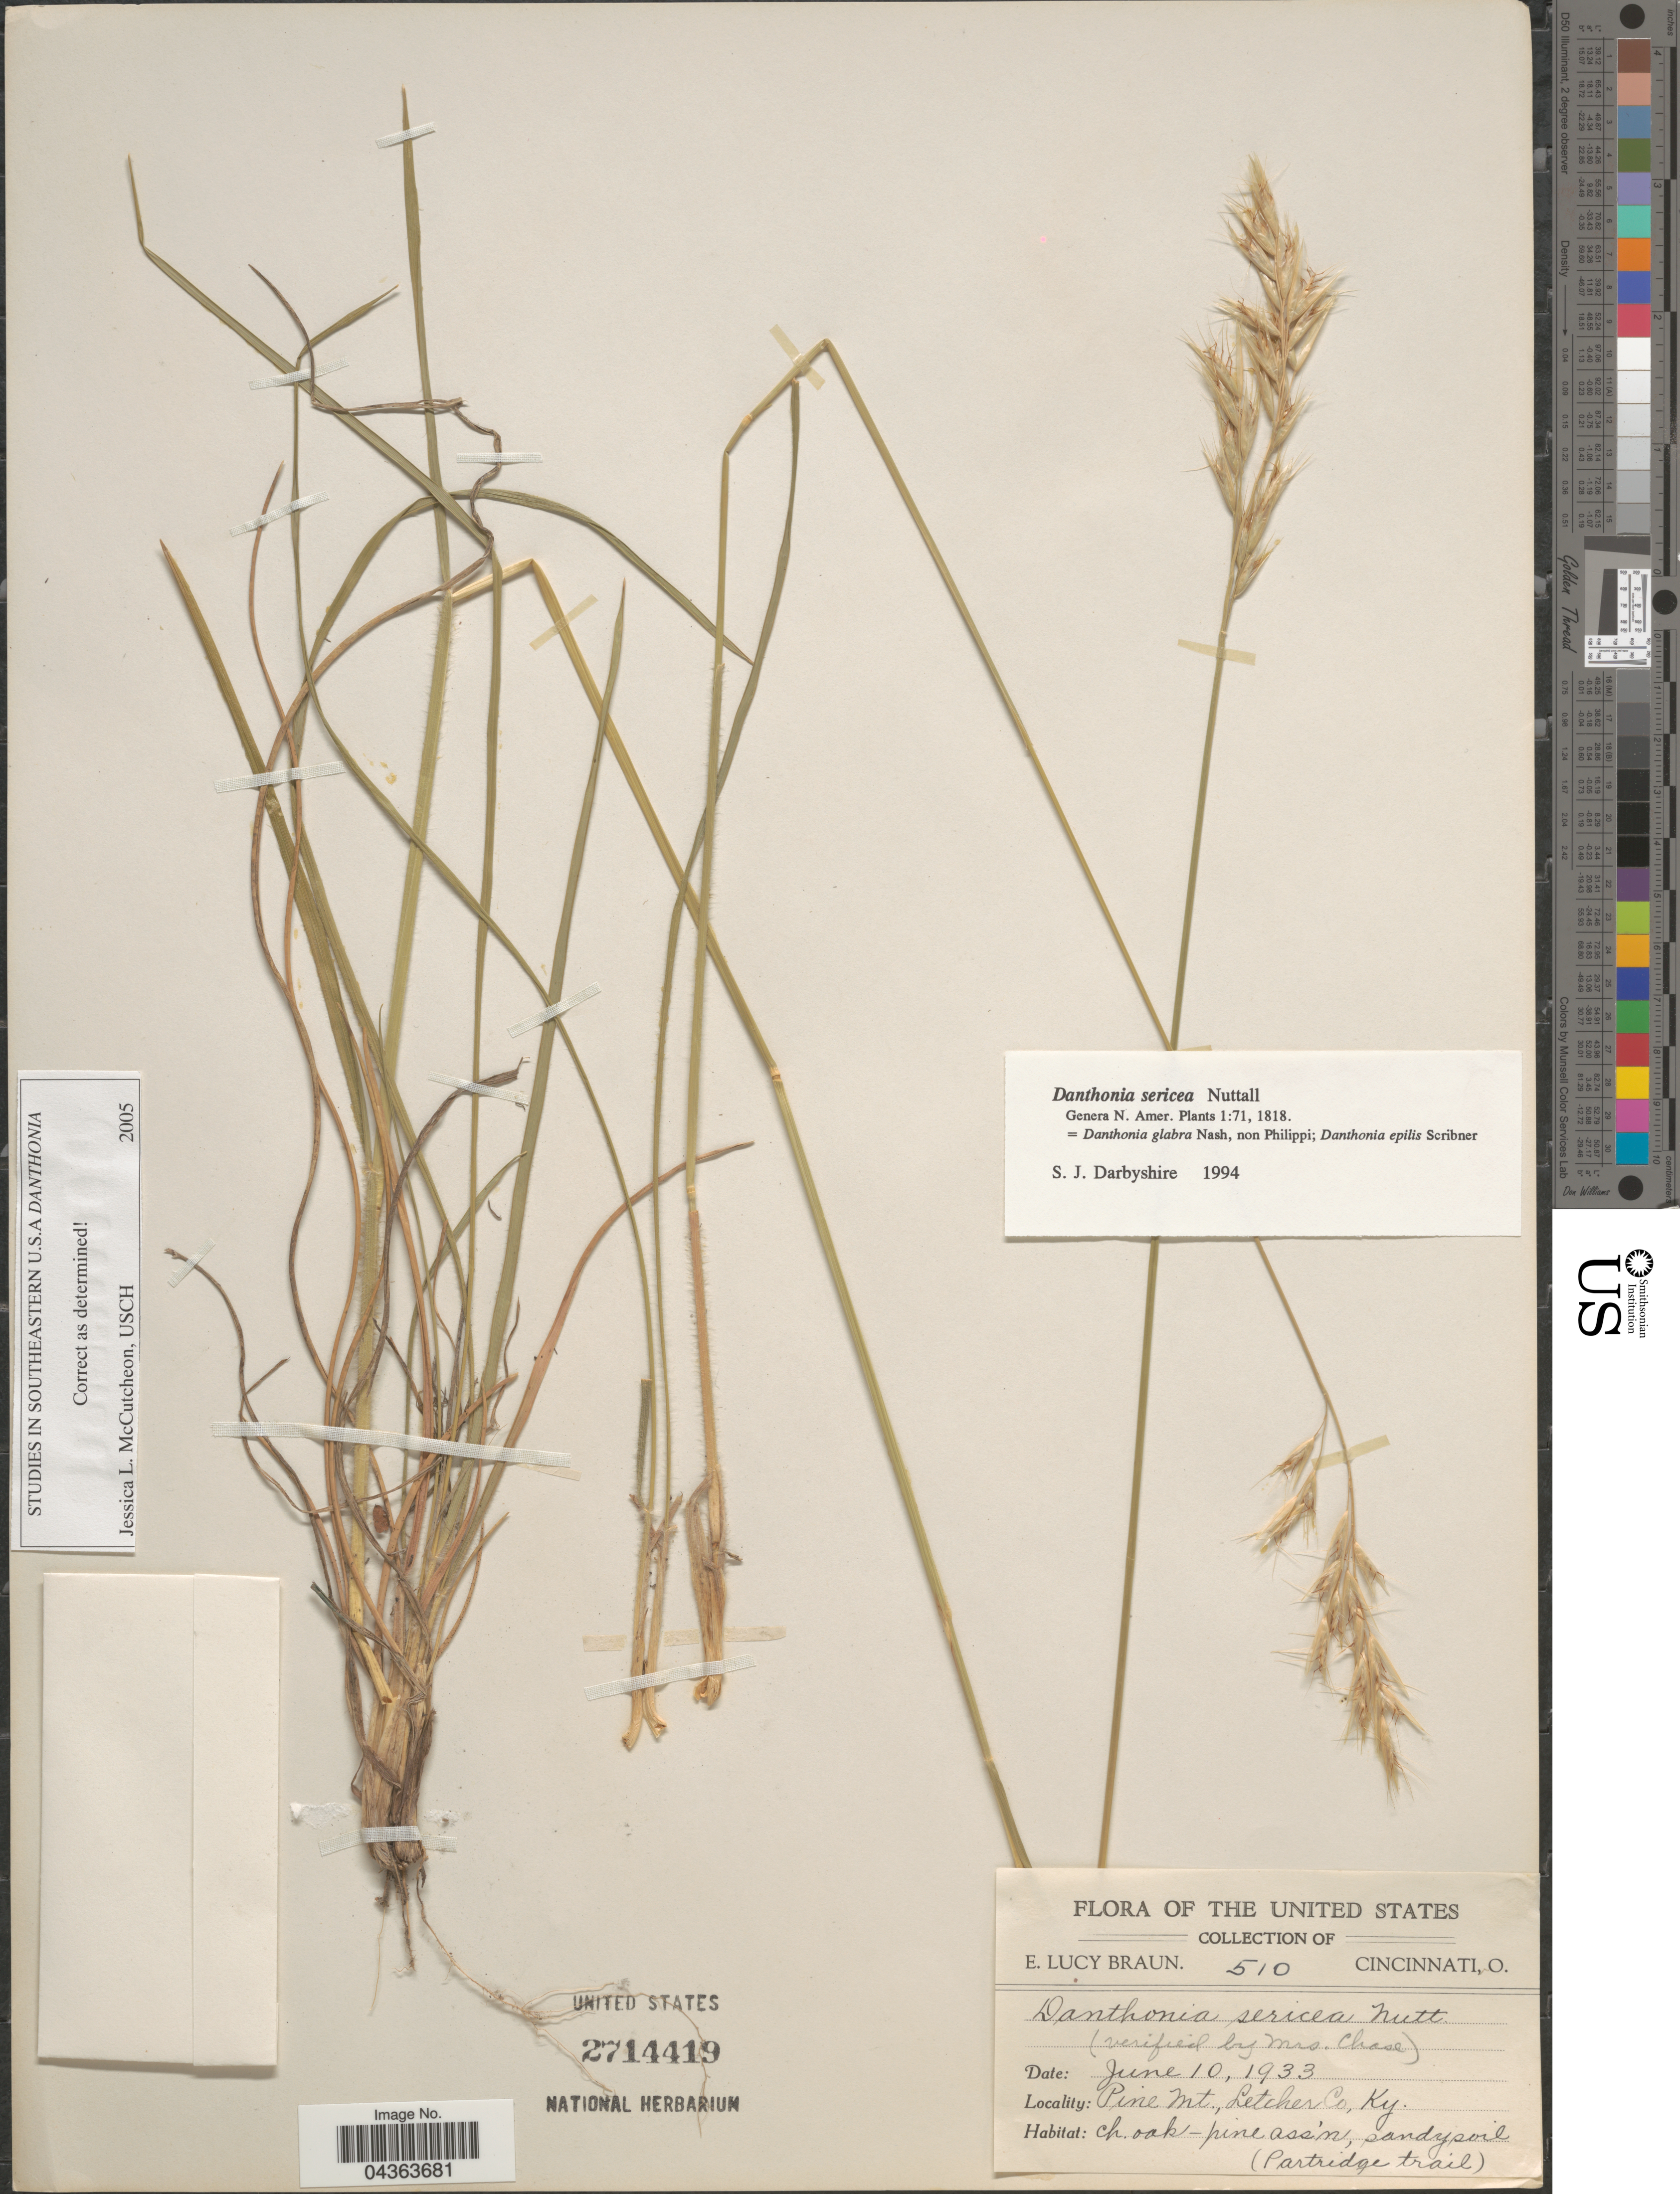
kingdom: Plantae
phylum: Tracheophyta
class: Liliopsida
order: Poales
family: Poaceae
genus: Danthonia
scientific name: Danthonia sericea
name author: Nutt.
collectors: E. L. Braun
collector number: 510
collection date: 1933-06-10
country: United States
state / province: Kentucky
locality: Pine Mt., Letcher Co. (Partridge trail).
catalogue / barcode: US 2714419